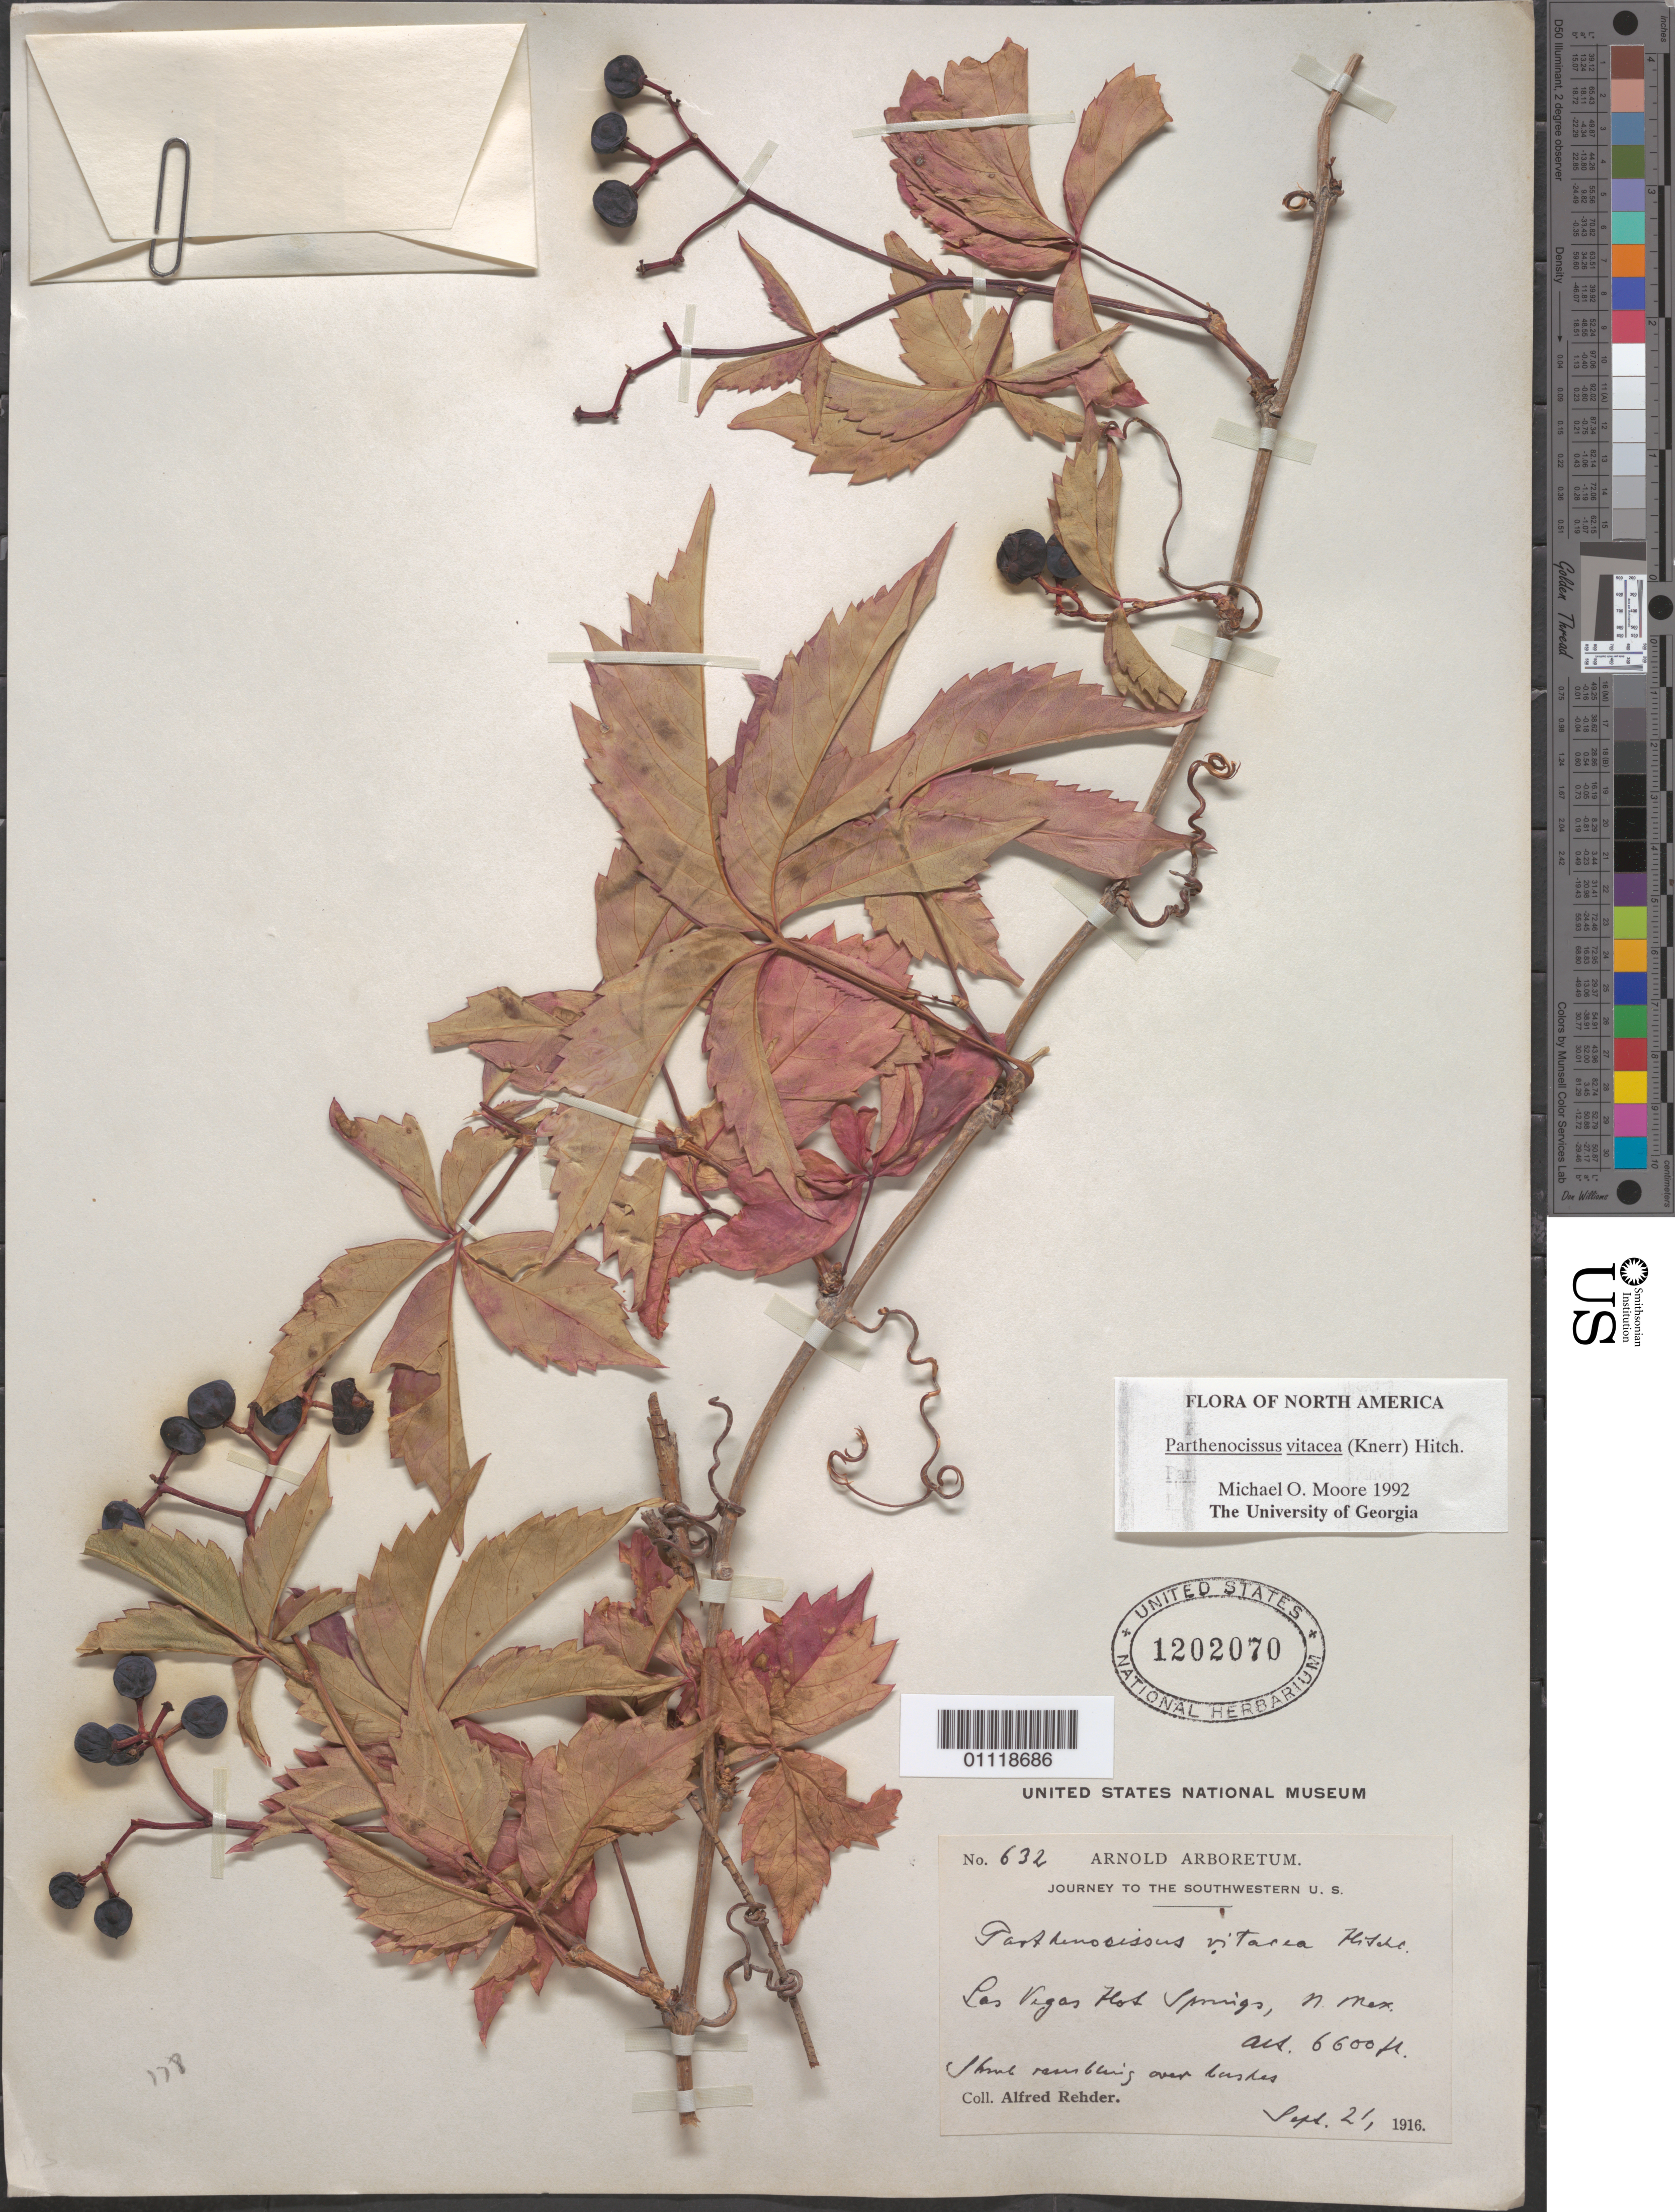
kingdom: Plantae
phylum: Tracheophyta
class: Magnoliopsida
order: Vitales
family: Vitaceae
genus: Parthenocissus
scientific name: Parthenocissus vitacea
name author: (Knerr) Hitchc.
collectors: A. Rehder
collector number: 632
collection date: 1916-09-21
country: United States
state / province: New Mexico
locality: Las Vegas, Hot Springs.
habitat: Over bushes.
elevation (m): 2012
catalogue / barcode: US 1202070